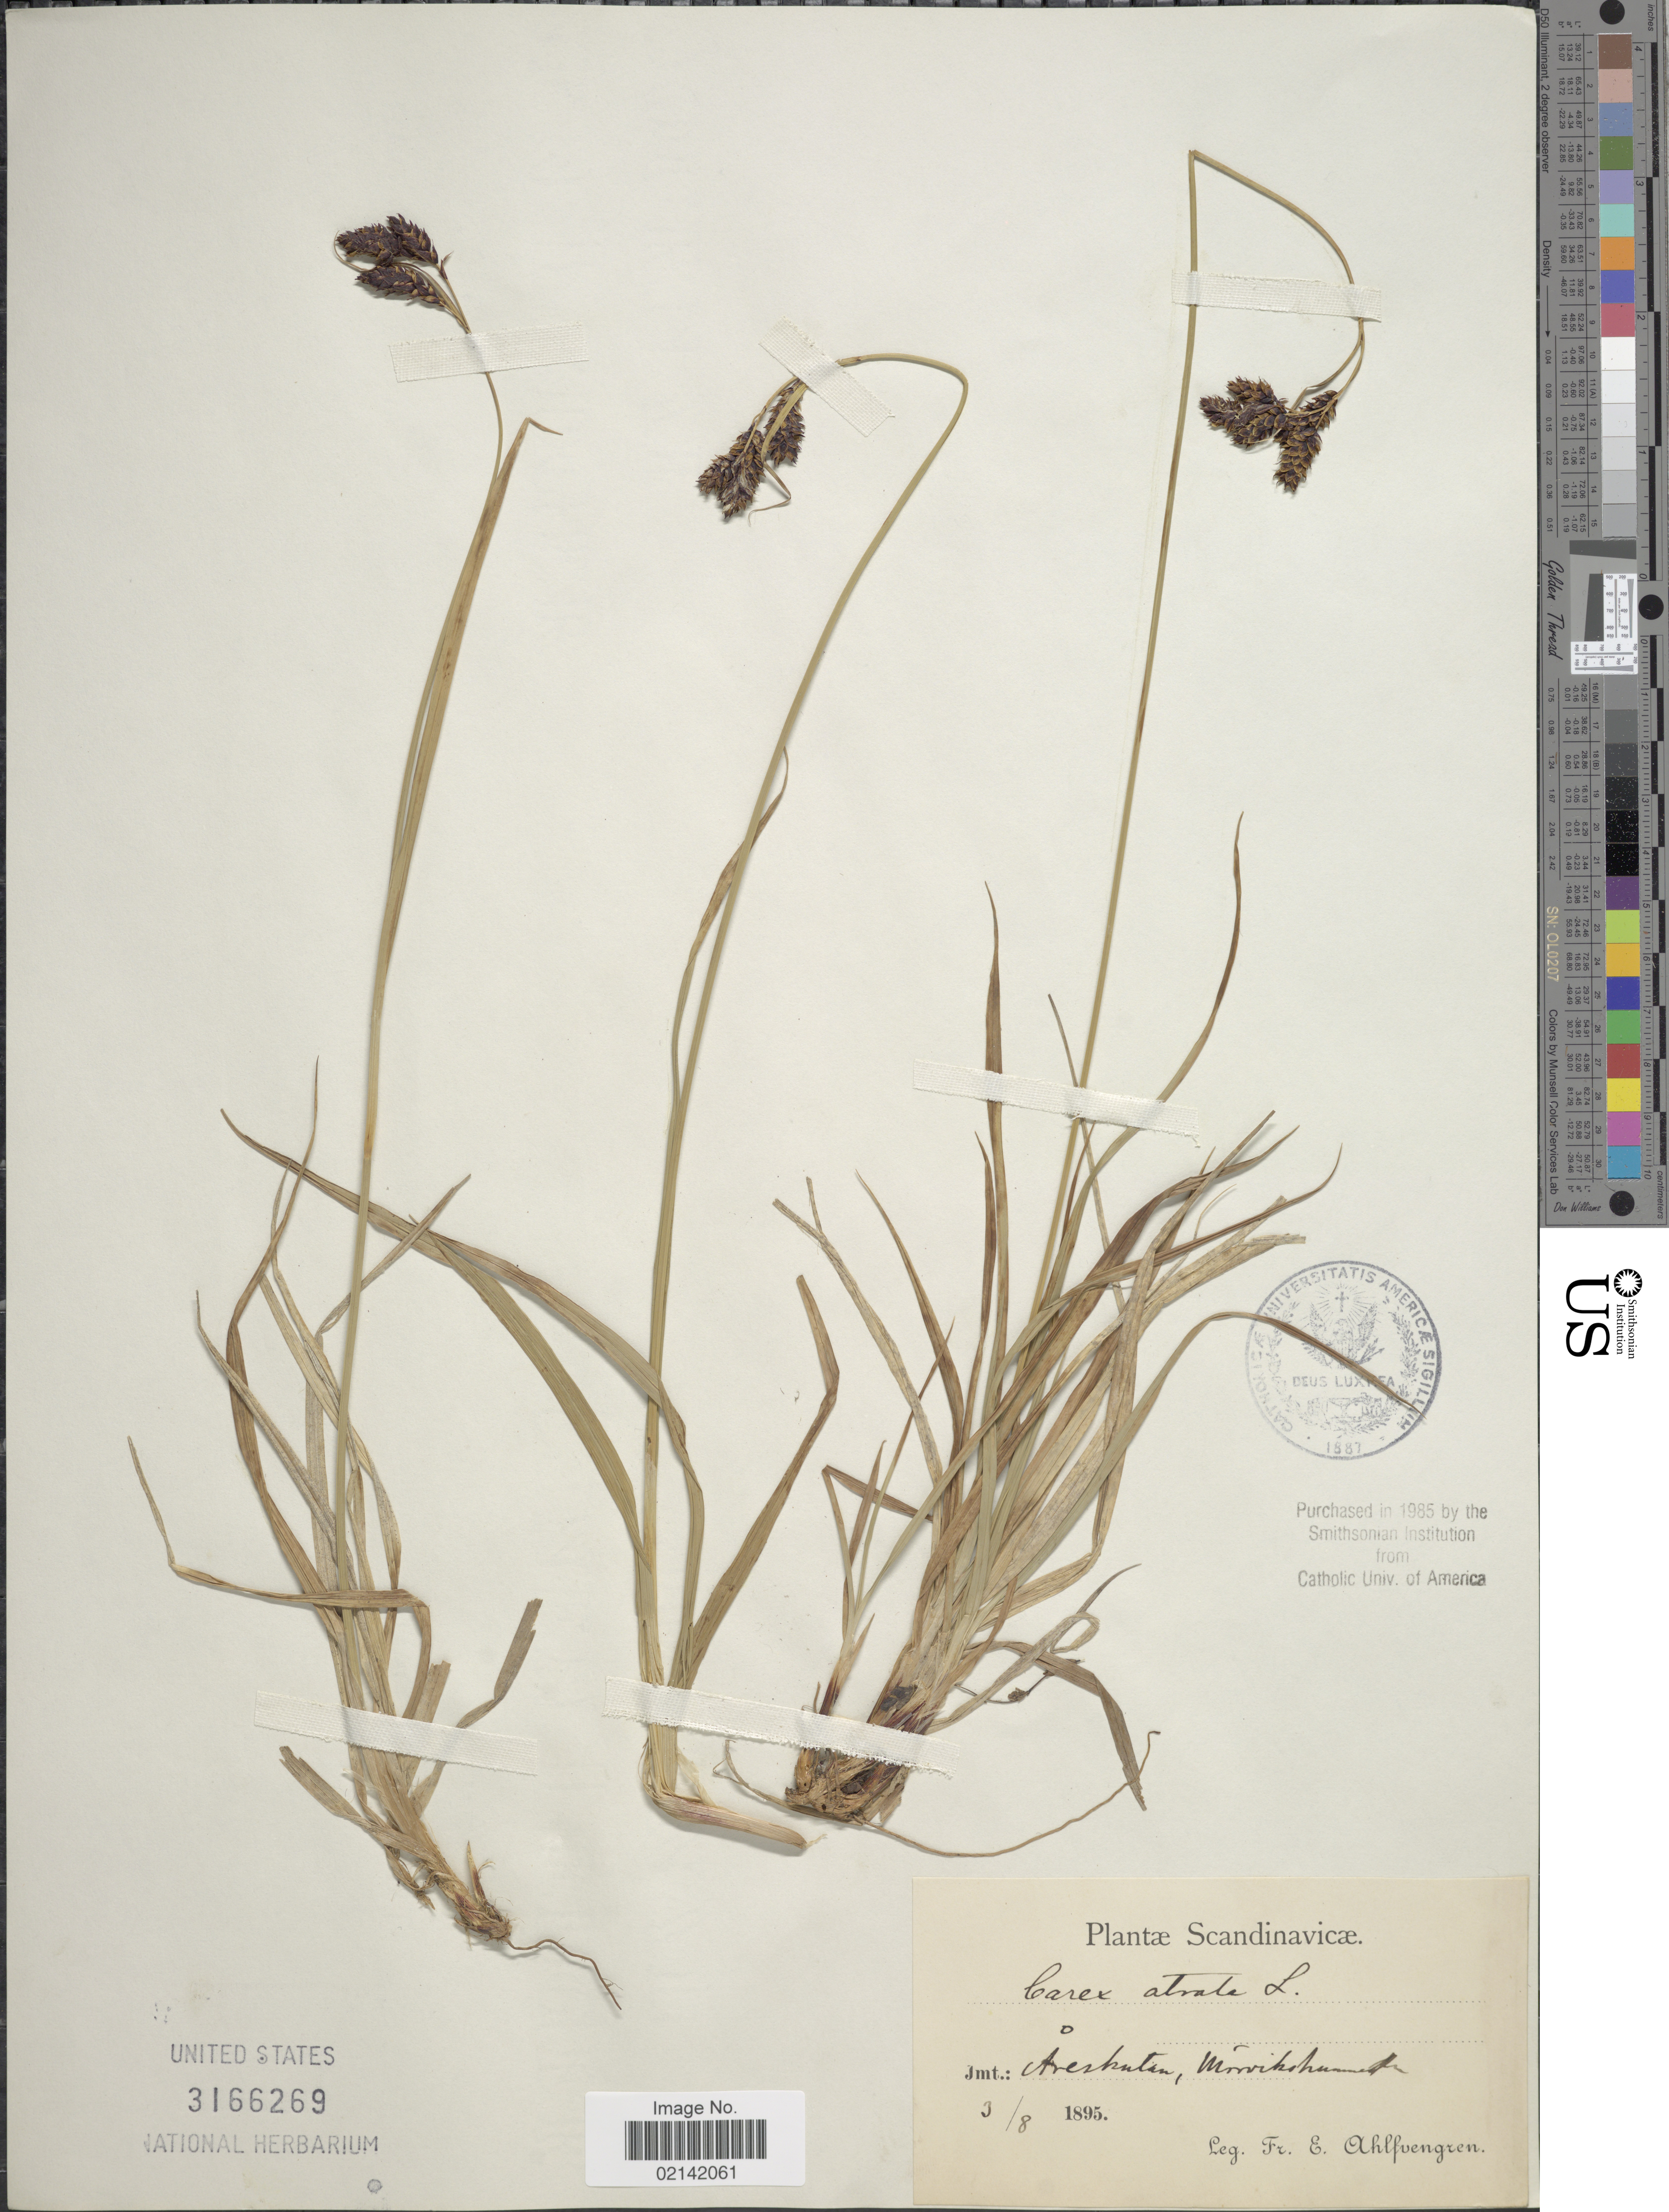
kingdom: Plantae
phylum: Tracheophyta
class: Liliopsida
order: Poales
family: Cyperaceae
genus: Carex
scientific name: Carex atrata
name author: L.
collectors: E. Ahlfvengren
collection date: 1895-08-03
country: Sweden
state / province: Jämtland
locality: Jmt.: Åreskutan, Mörvikshummeln.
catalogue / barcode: US 3166269